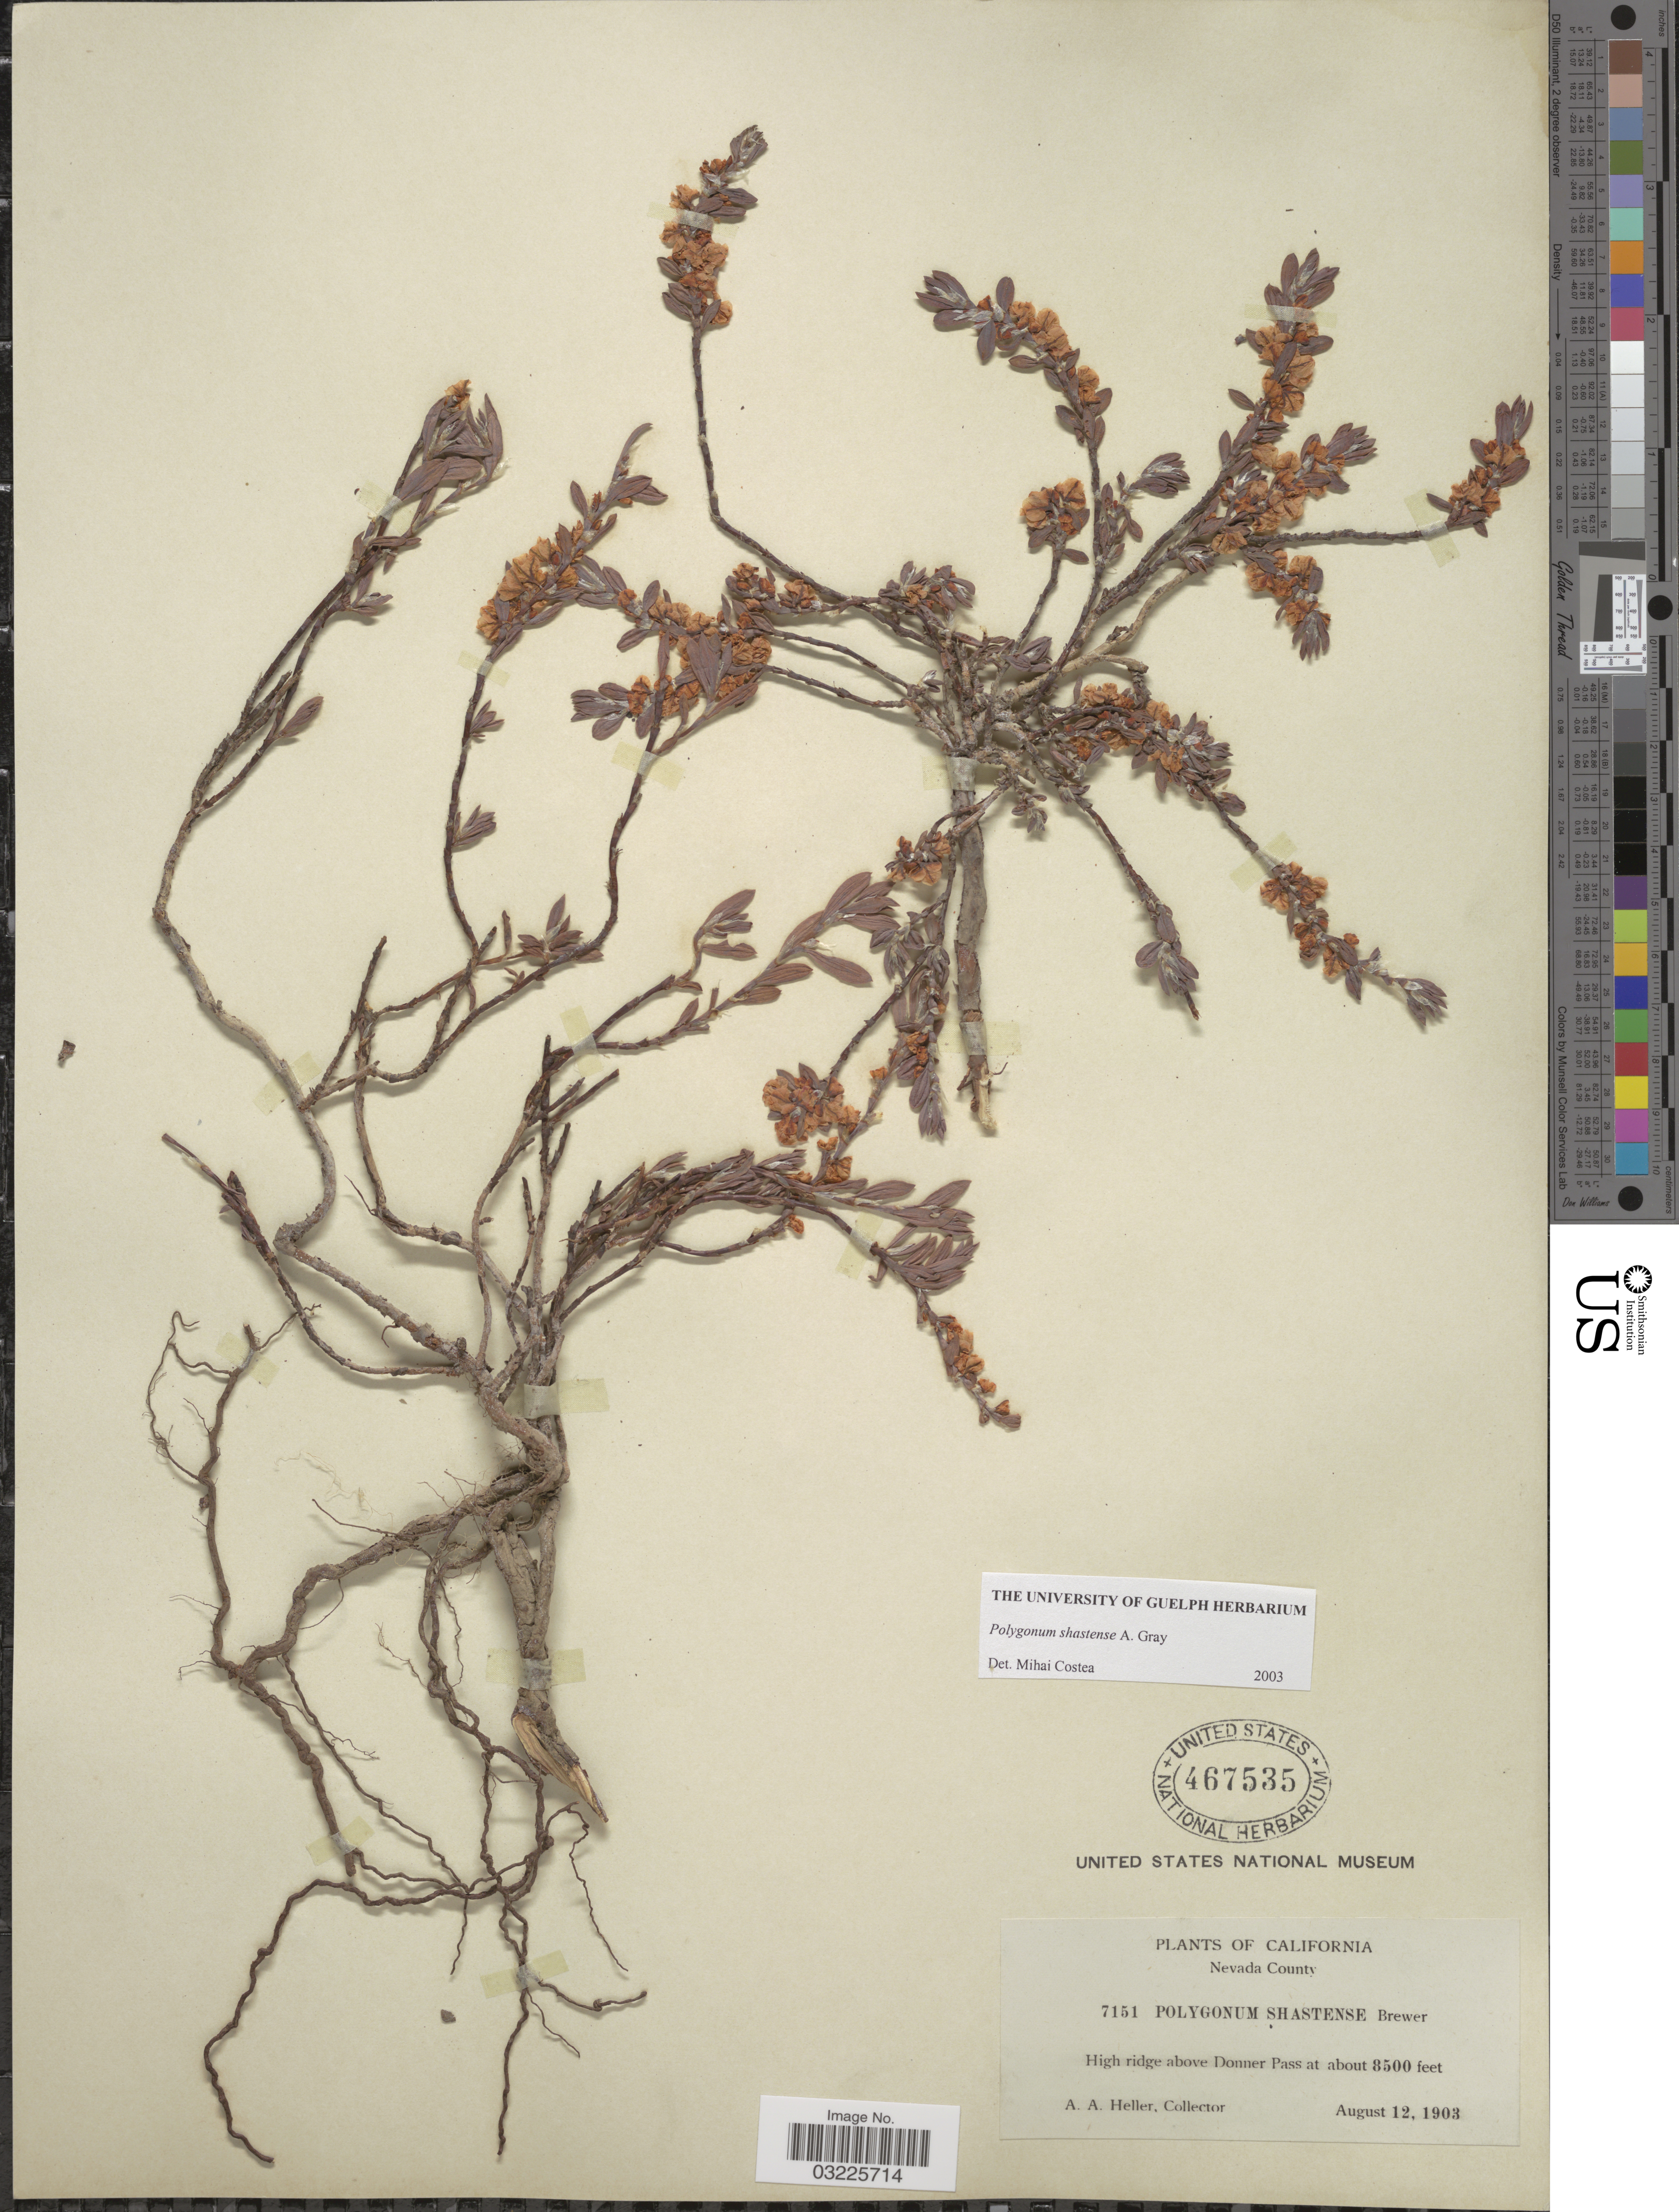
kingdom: Plantae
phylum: Tracheophyta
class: Magnoliopsida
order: Caryophyllales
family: Polygonaceae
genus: Polygonum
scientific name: Polygonum shastense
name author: W.H. Brewer ex A. Gray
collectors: A. A. Heller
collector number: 7151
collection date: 1903-08-12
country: United States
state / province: California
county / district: Nevada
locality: Nevada County. High ridge above Donner Pass.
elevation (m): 2591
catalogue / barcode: US 467535